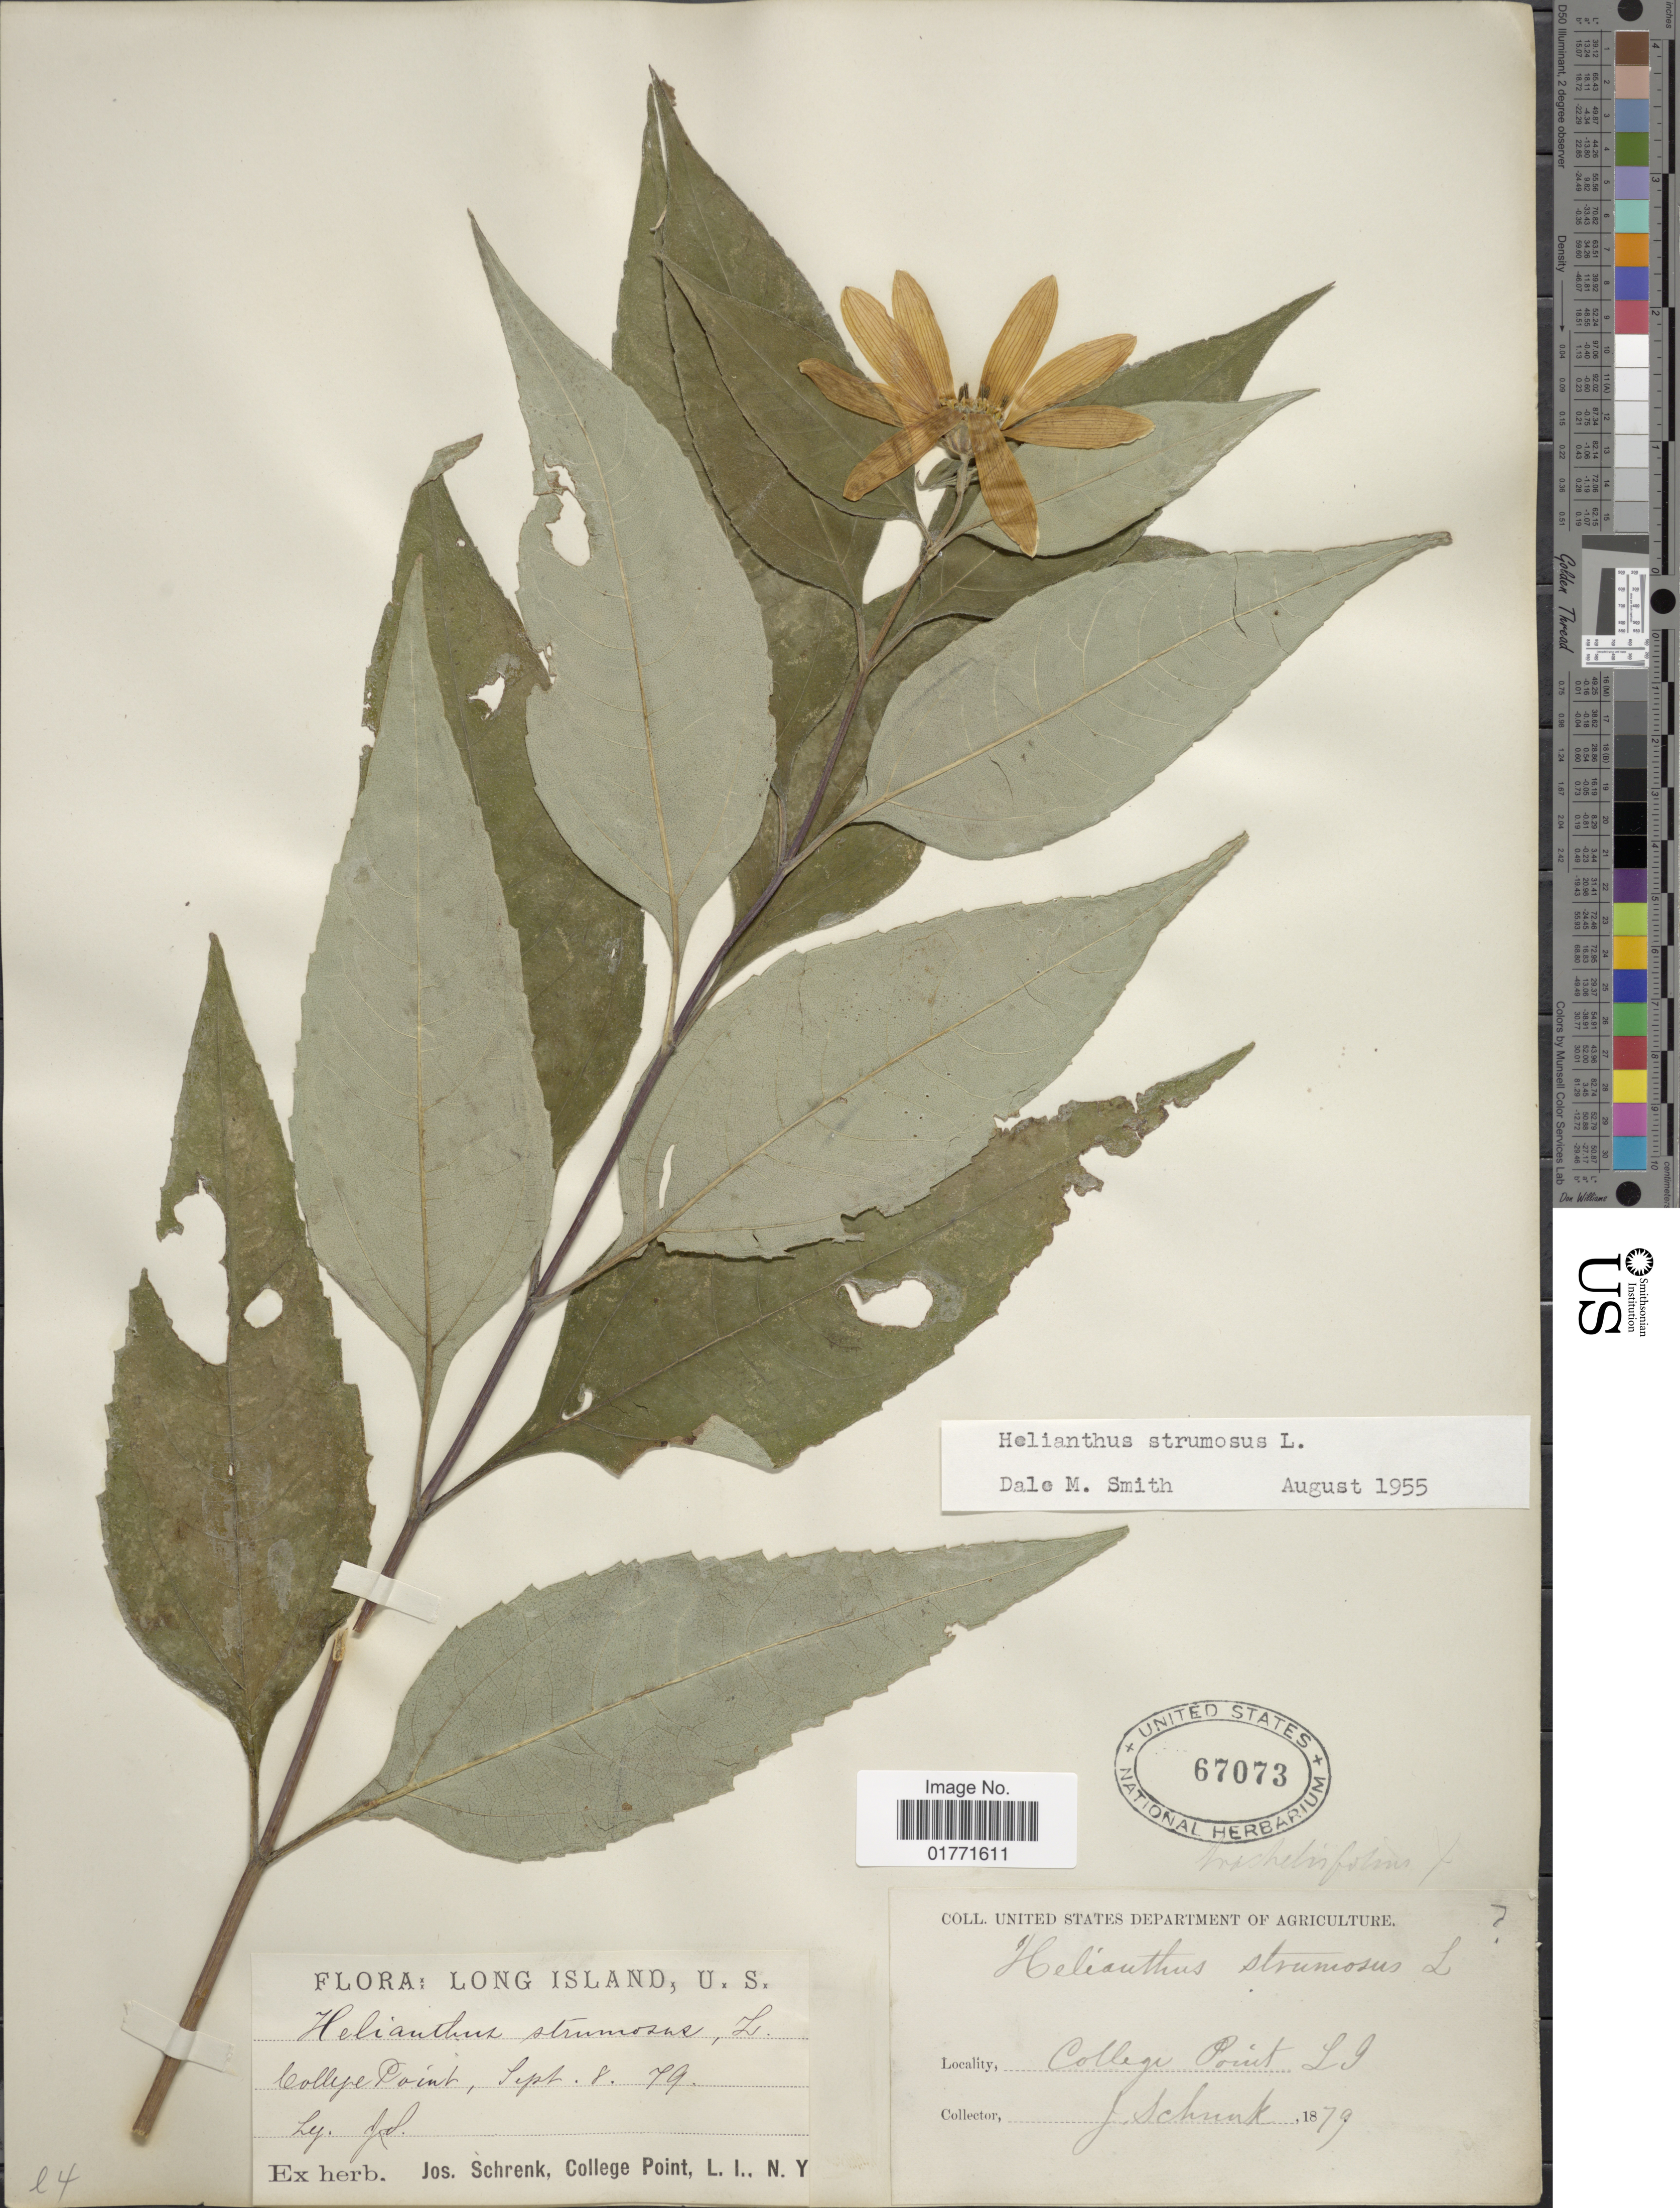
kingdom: Plantae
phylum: Tracheophyta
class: Magnoliopsida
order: Asterales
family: Asteraceae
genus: Helianthus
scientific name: Helianthus strumosus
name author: L.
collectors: J. M. Schunke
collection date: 1879-09-08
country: United States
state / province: New York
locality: Long Island, U.S. College Point.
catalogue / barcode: US 67073